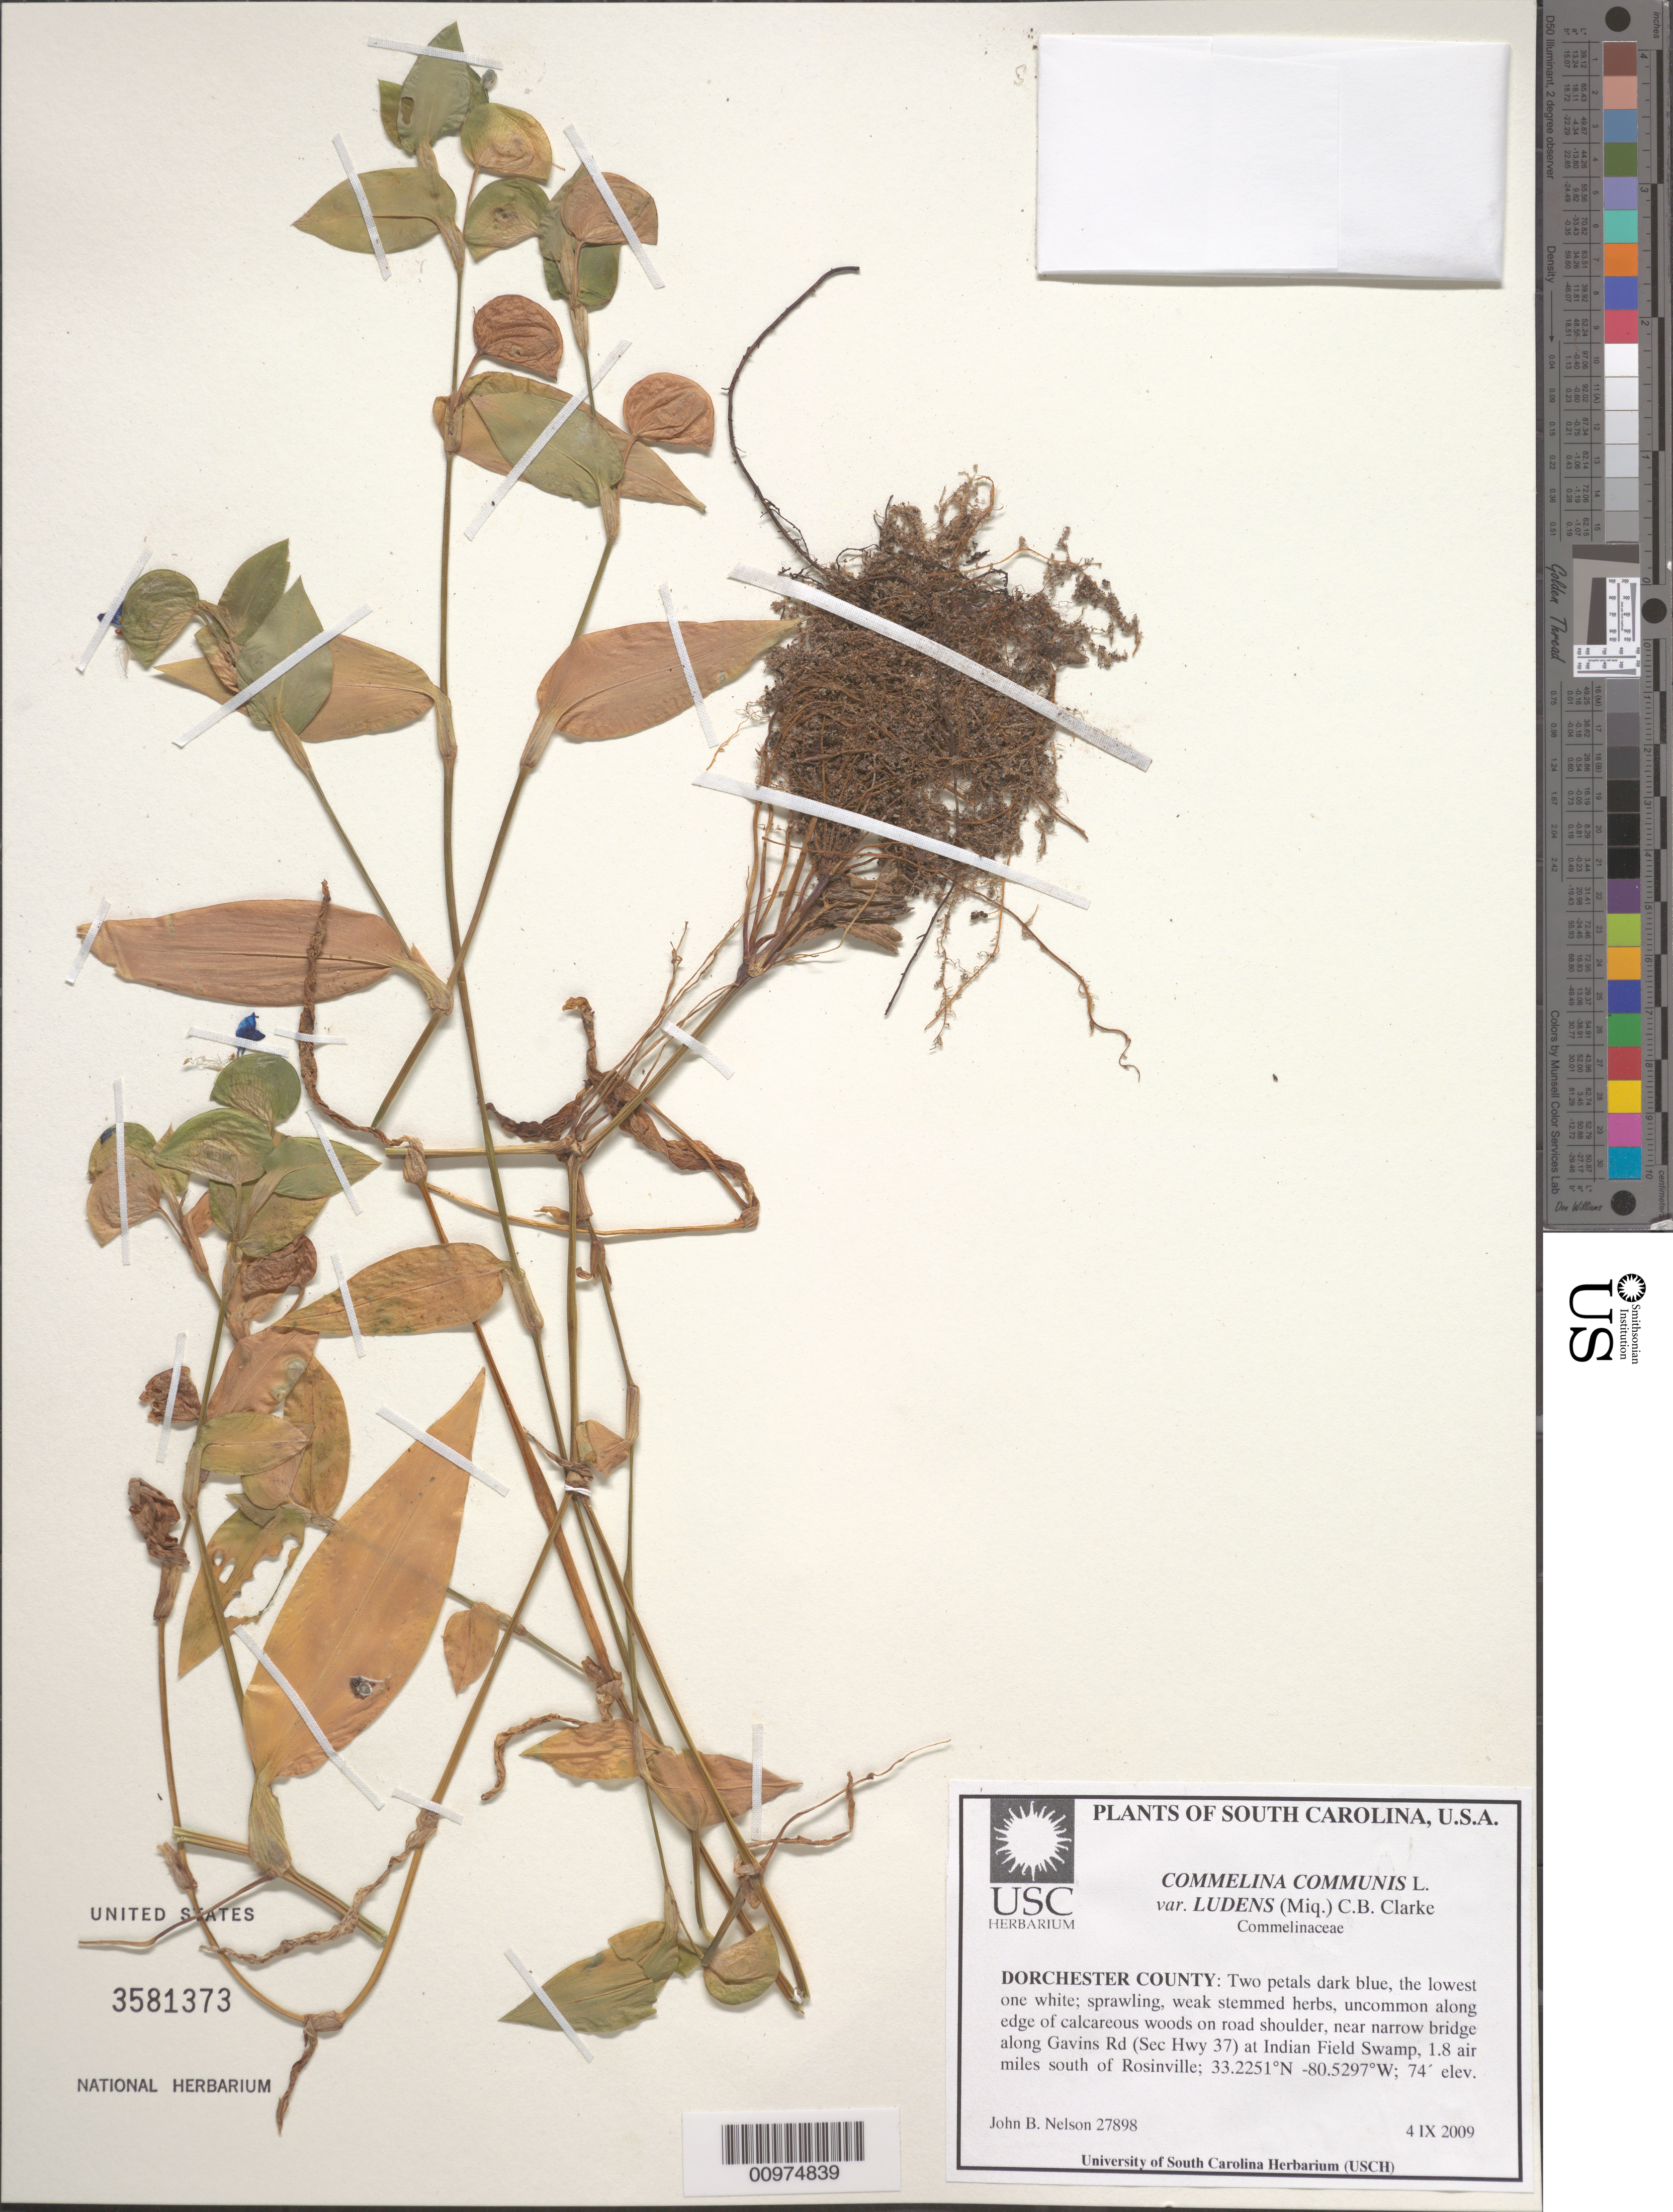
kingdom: Plantae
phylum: Tracheophyta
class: Liliopsida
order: Commelinales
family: Commelinaceae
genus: Commelina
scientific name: Commelina communis var. ludens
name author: (Miq.) C.B. Clarke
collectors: J. Nelson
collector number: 27898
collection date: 2009-09-04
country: United States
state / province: South Carolina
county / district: Dorchester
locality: along Gavins Rd (See Hwy 37) at Indian Field Swamp, 1.8 air miles south of Rosinville;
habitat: along edge of calcareous woods on road shoulder, near narrow bridge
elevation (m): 23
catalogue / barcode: US 3581373